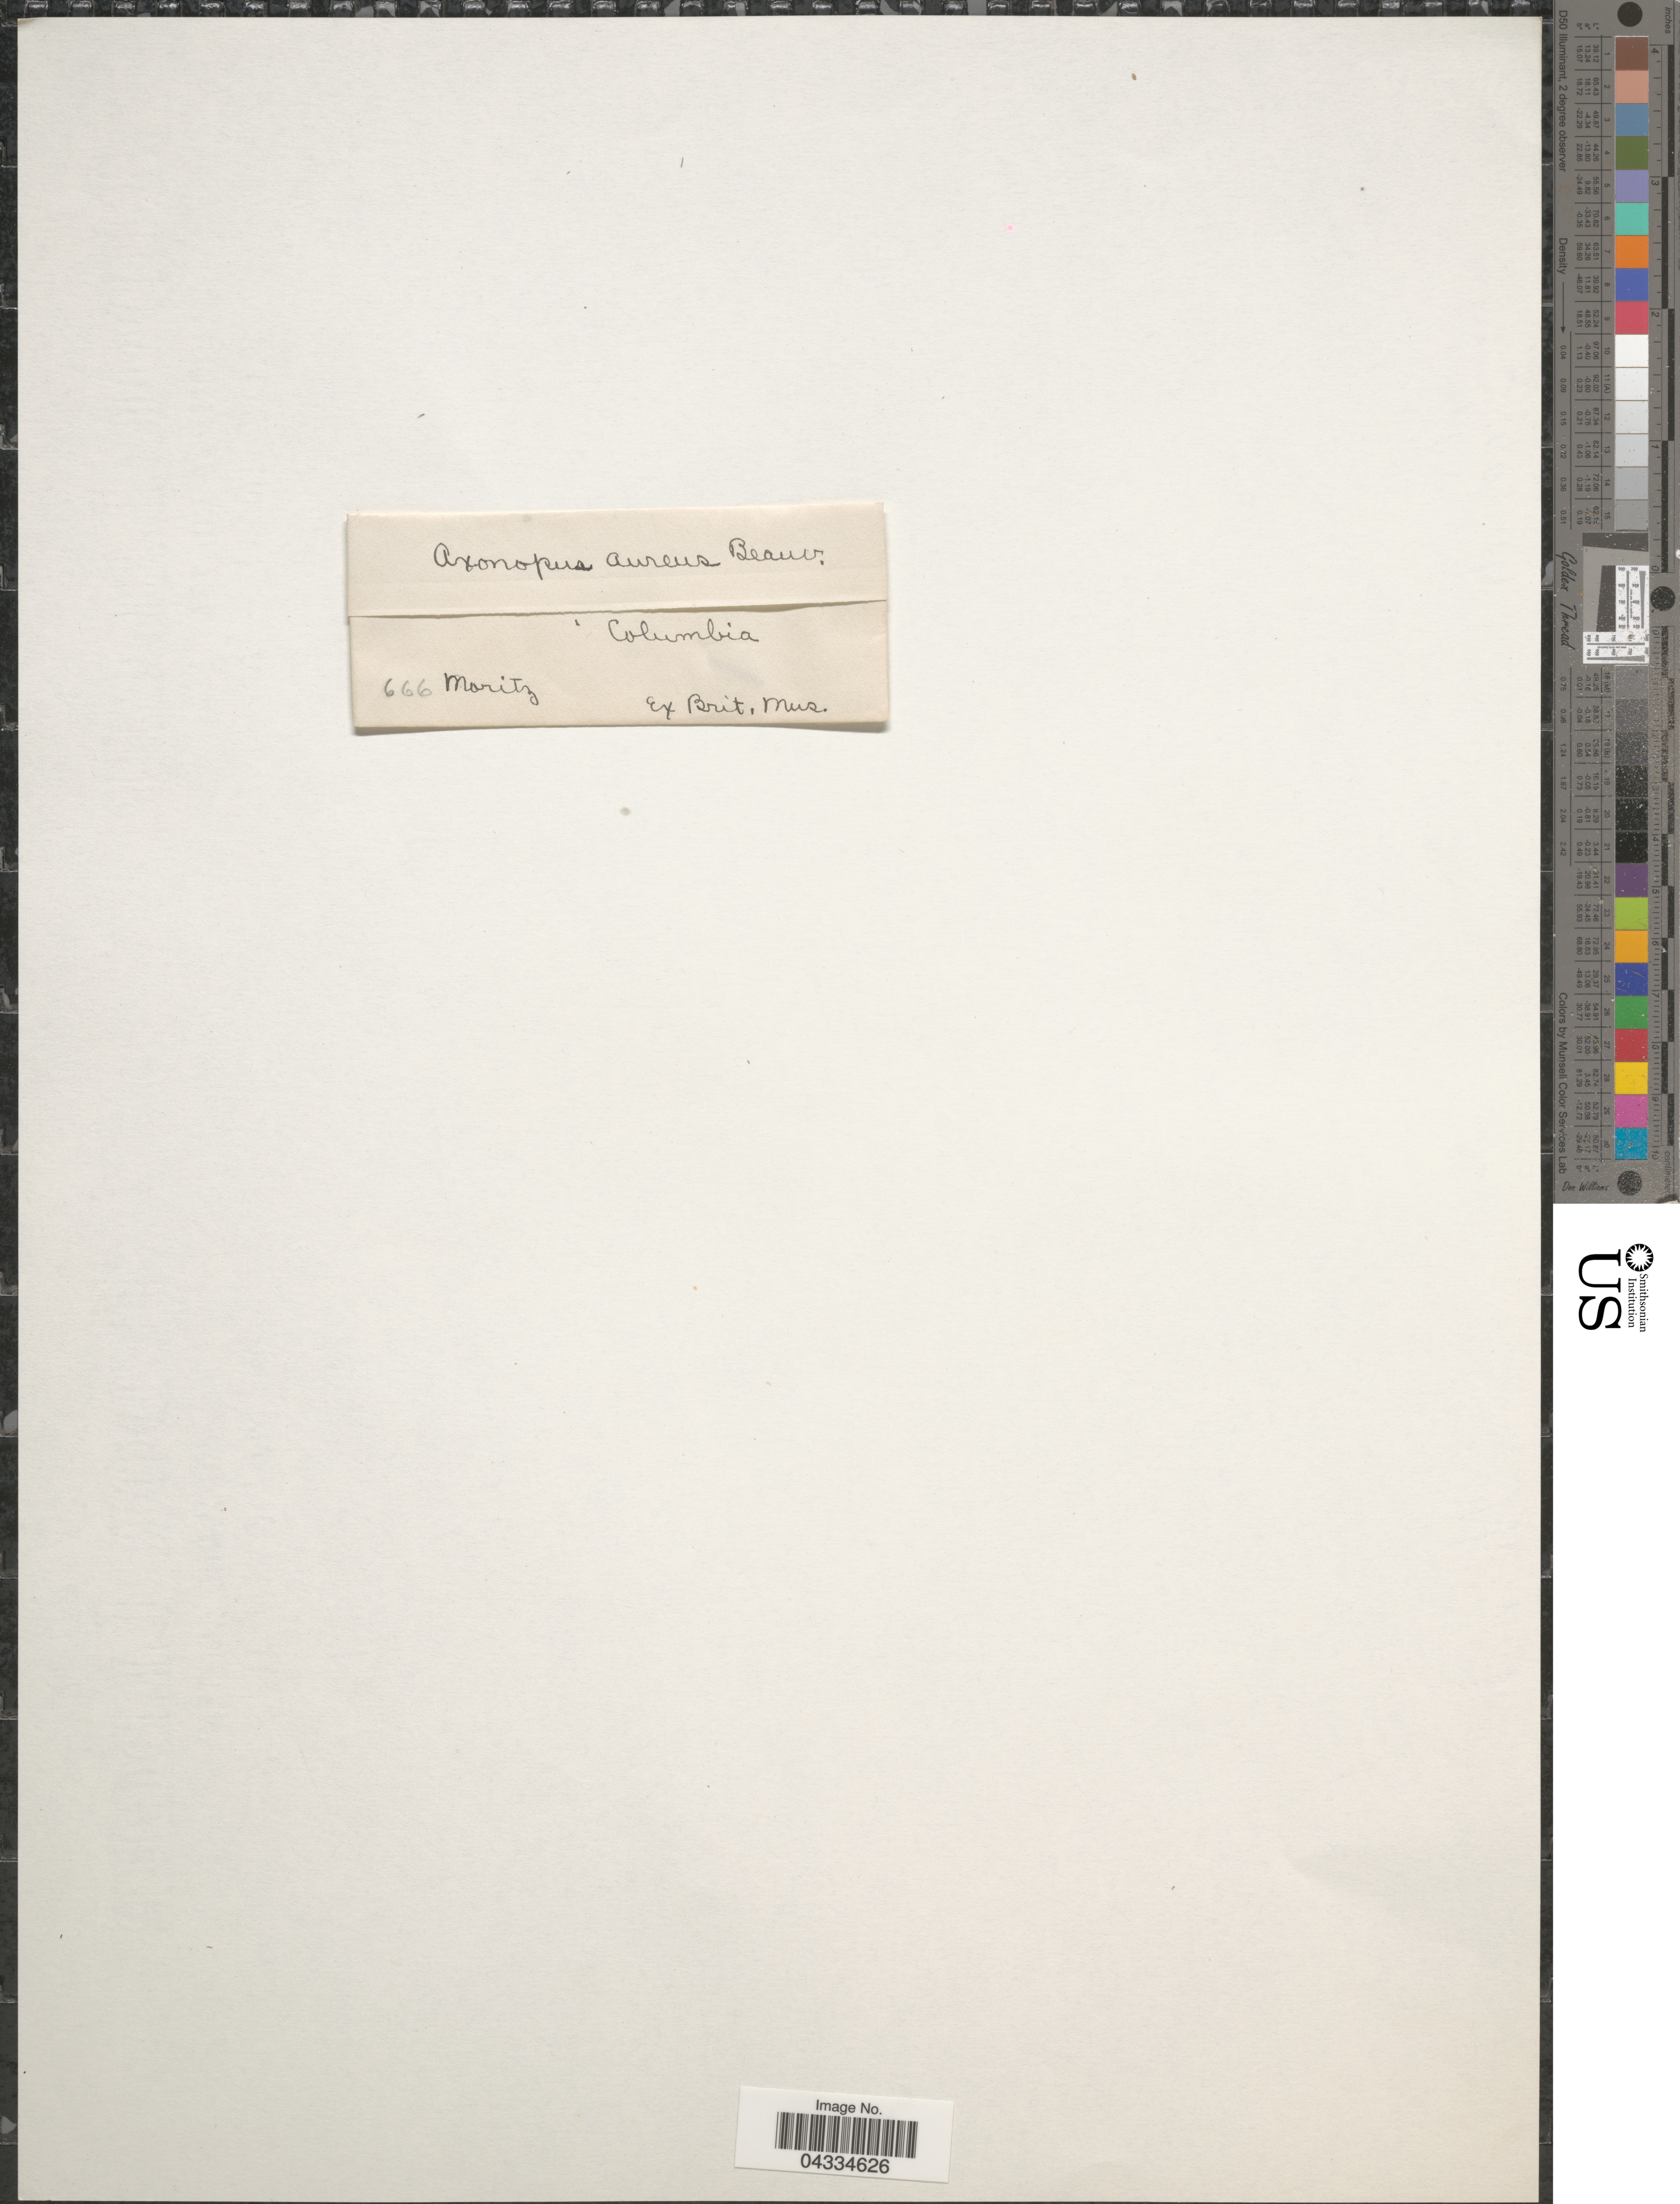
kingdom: Plantae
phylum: Tracheophyta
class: Liliopsida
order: Poales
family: Poaceae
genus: Axonopus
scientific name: Axonopus aureus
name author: P. Beauv.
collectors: Moritz, --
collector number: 666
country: Colombia